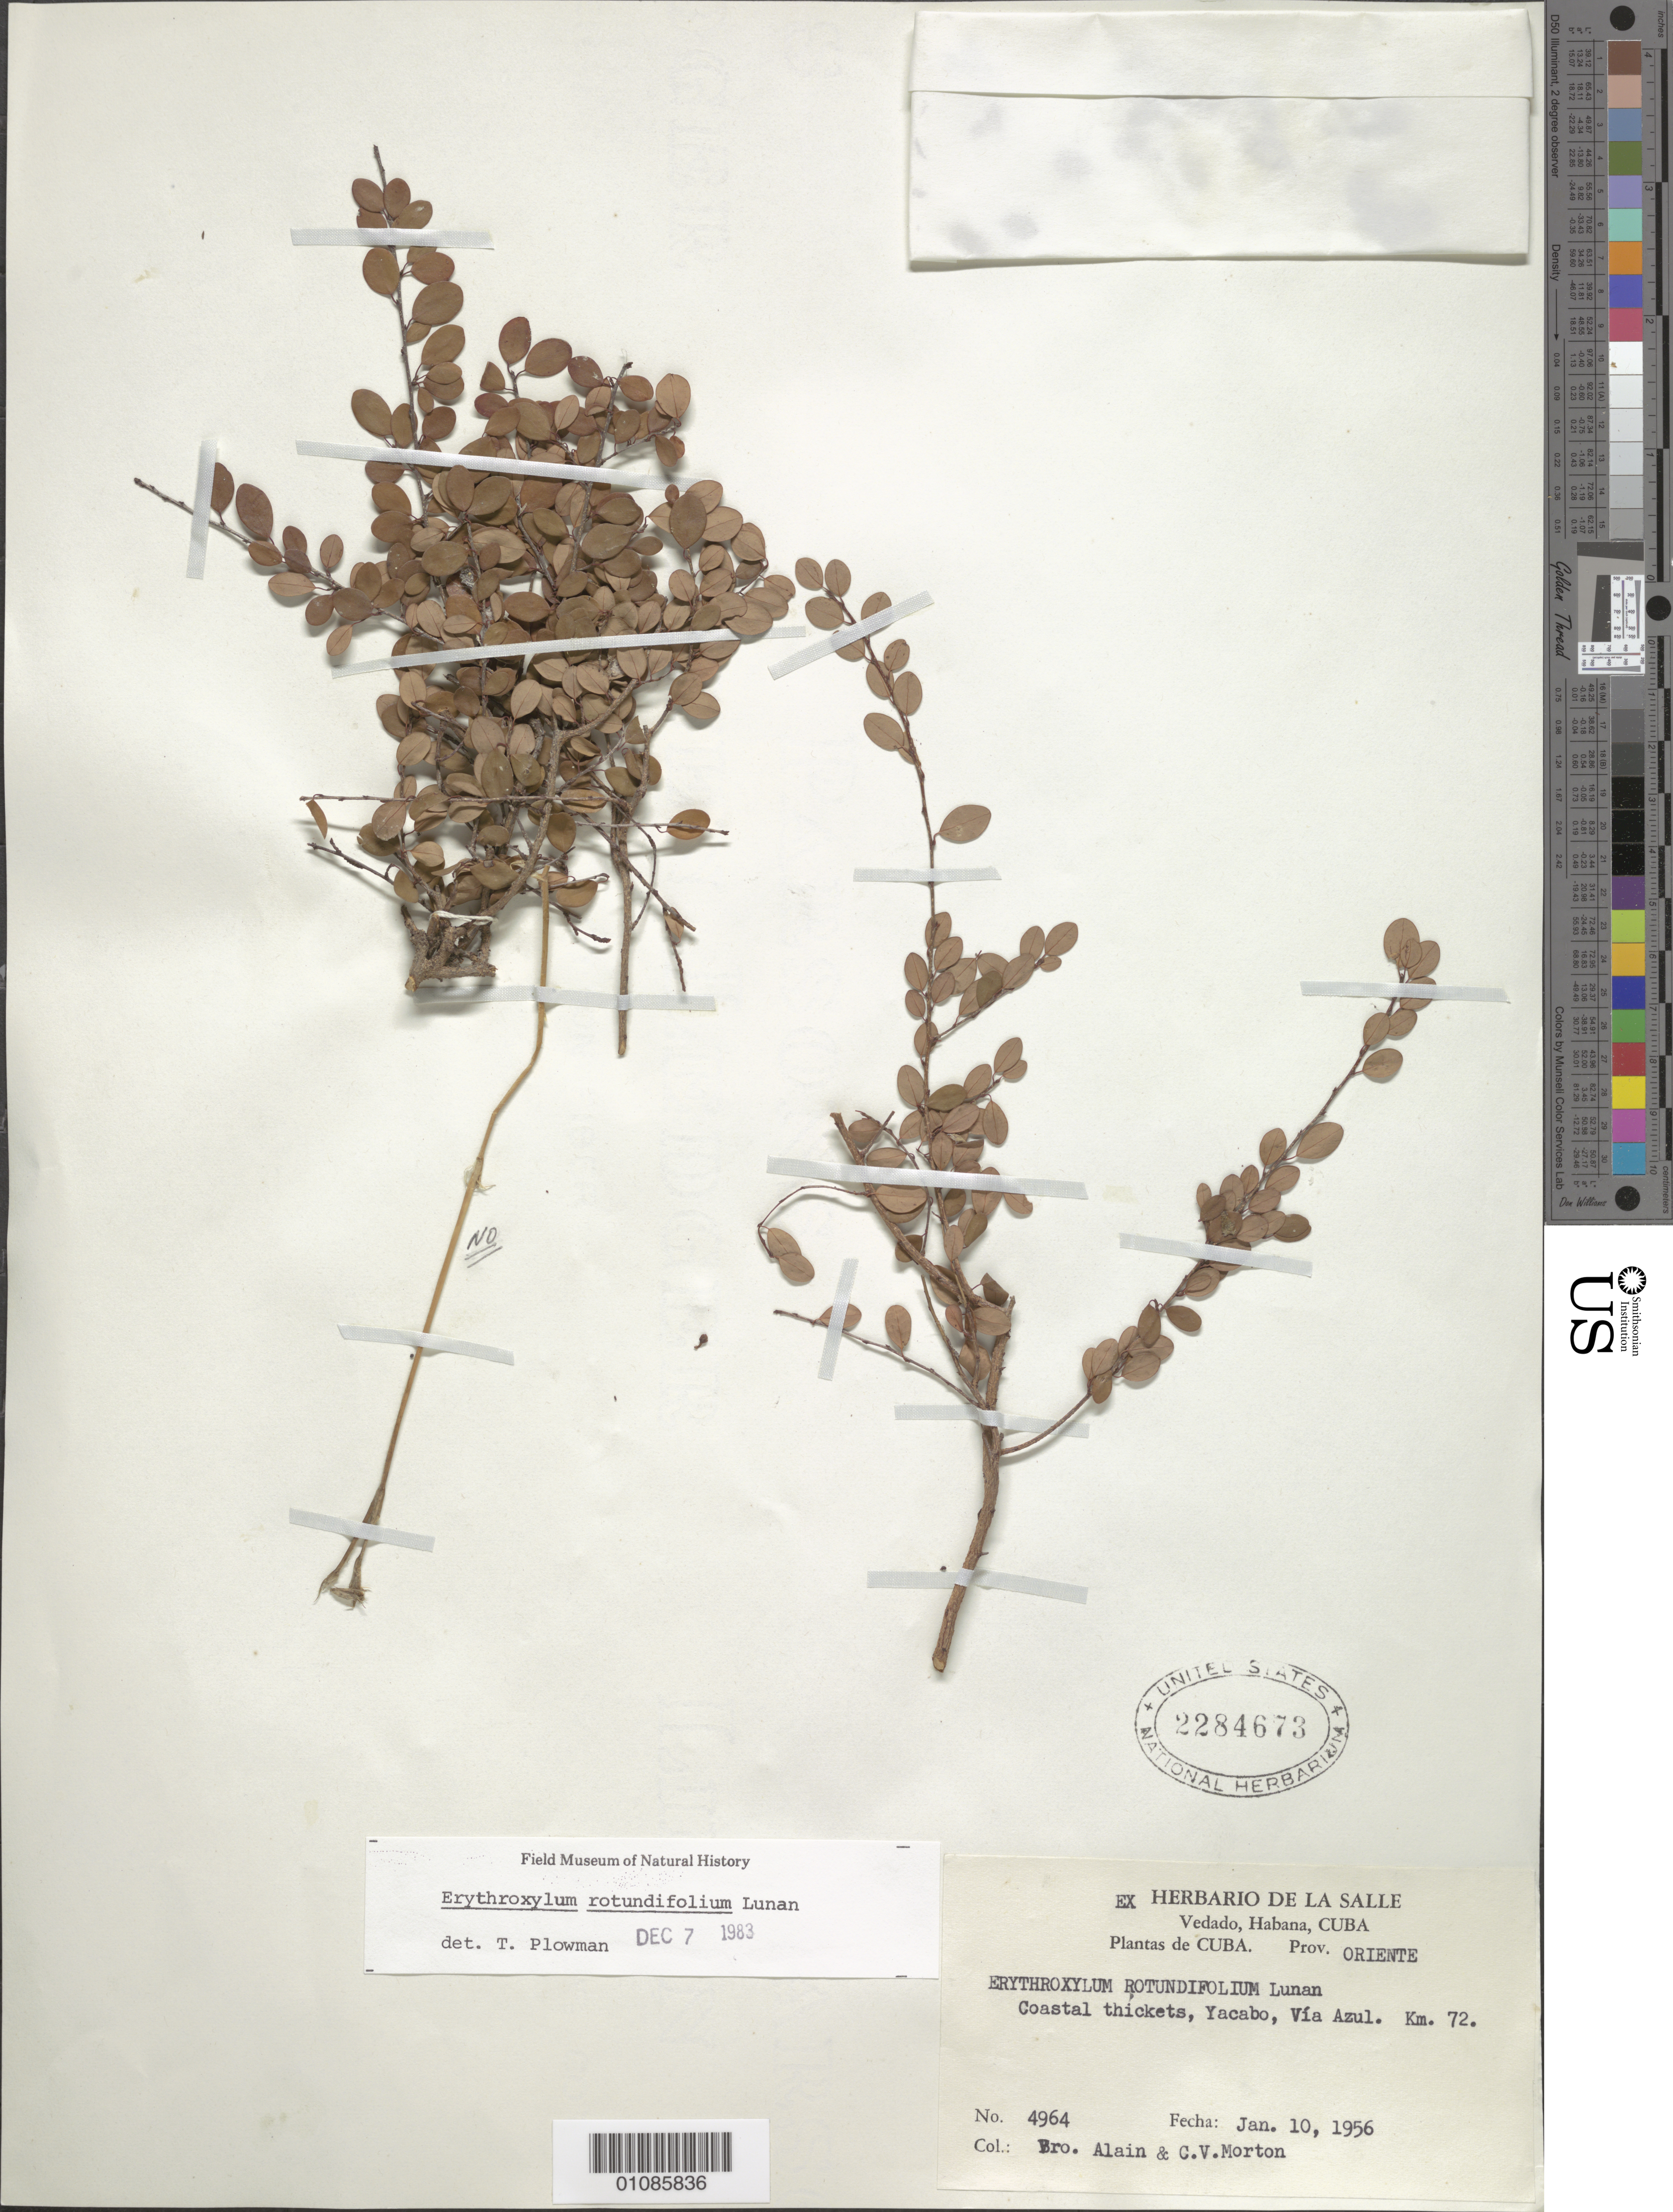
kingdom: Plantae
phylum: Tracheophyta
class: Magnoliopsida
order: Malpighiales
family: Erythroxylaceae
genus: Erythroxylum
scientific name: Erythroxylum rotundifolium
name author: Lunan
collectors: C. V. Morton & A. H. Liogier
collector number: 4964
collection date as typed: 10 Jan 1956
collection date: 1956-01-10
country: Cuba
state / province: Oriente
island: Cuba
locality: Coastal thickets, Yacabo, Via azul 72km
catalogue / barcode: US 2284673